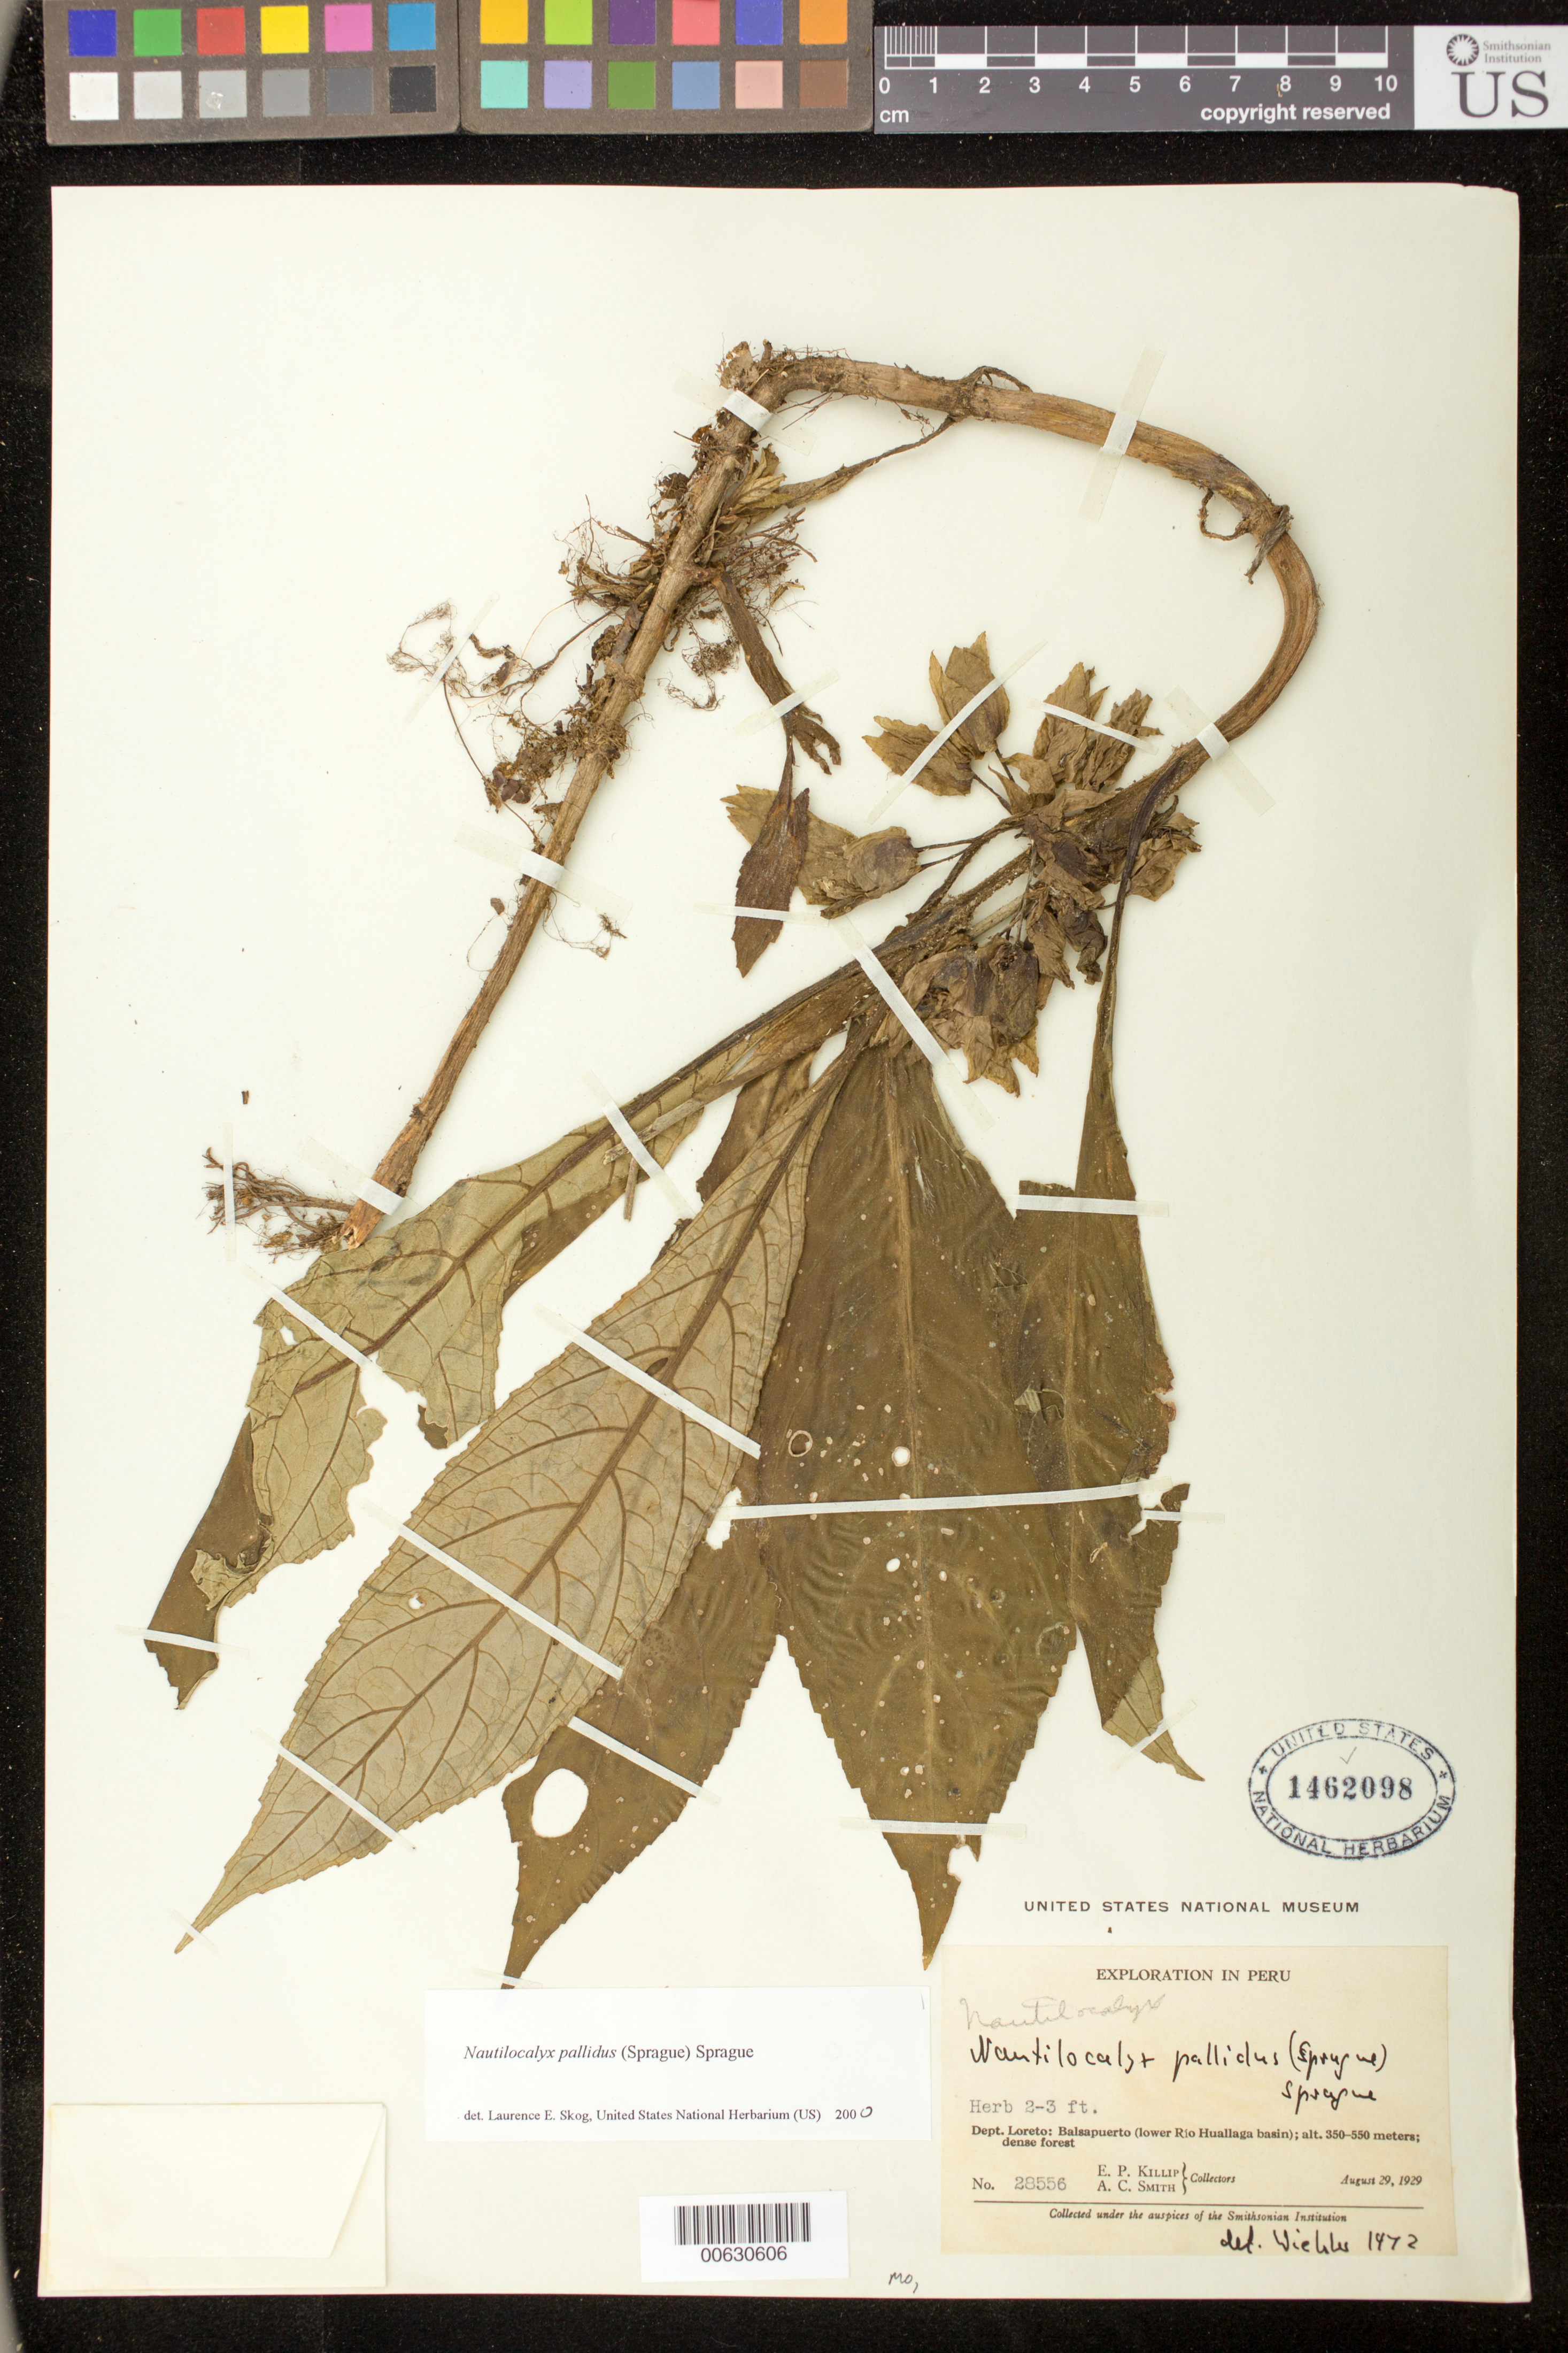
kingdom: Plantae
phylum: Tracheophyta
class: Magnoliopsida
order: Lamiales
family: Gesneriaceae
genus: Nautilocalyx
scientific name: Nautilocalyx pallidus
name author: (Sprague) C. Sprague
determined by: Skog, Laurence E.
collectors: E. P. Killip & A. C. Smith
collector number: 28556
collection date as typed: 29 Aug 1929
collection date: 1929-08-29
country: Peru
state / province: Loreto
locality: Balsapuerto (lower Río Huallaga basin)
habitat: Dense forest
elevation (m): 350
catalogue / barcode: US 1462098